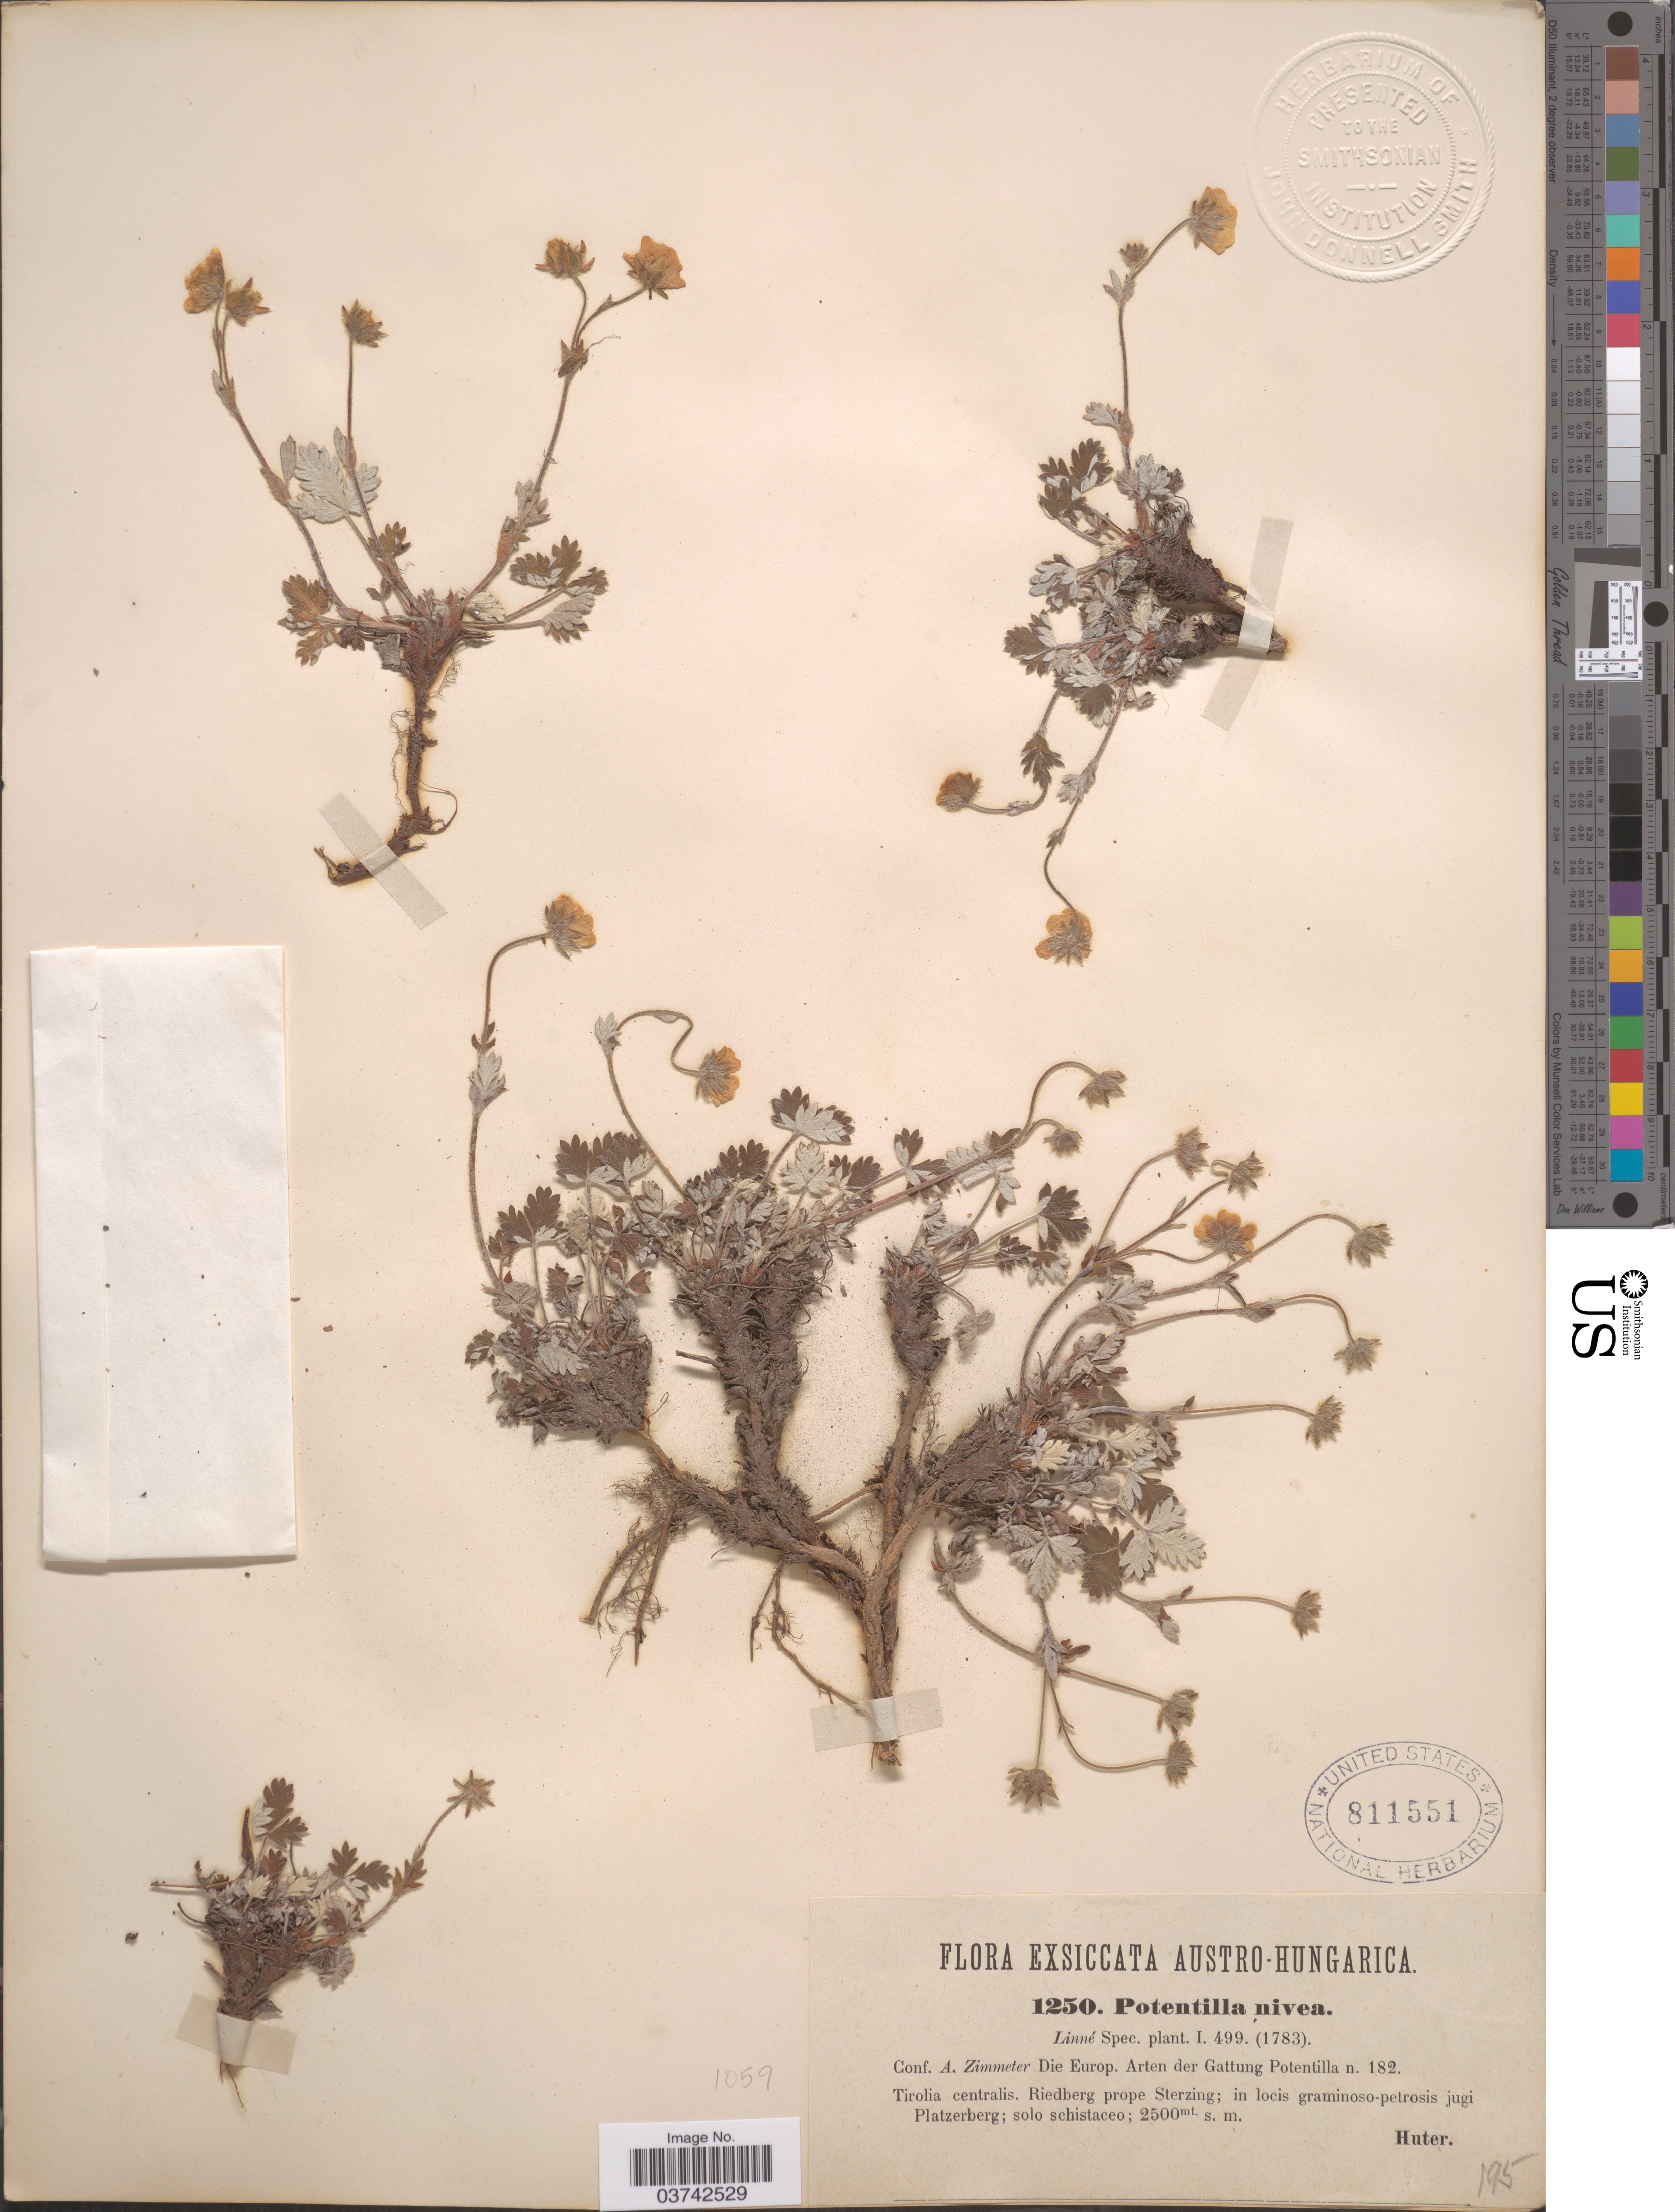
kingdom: Plantae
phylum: Tracheophyta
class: Magnoliopsida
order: Rosales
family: Rosaceae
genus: Potentilla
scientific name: Potentilla nivea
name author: L.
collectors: -. Huter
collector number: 1250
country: Italy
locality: Austro-Hungarica. Tirolia centralis. Riedberg prope Sterzing; in locis graminoso-petrosis jugi Platzerberg.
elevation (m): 2500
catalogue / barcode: US 811551